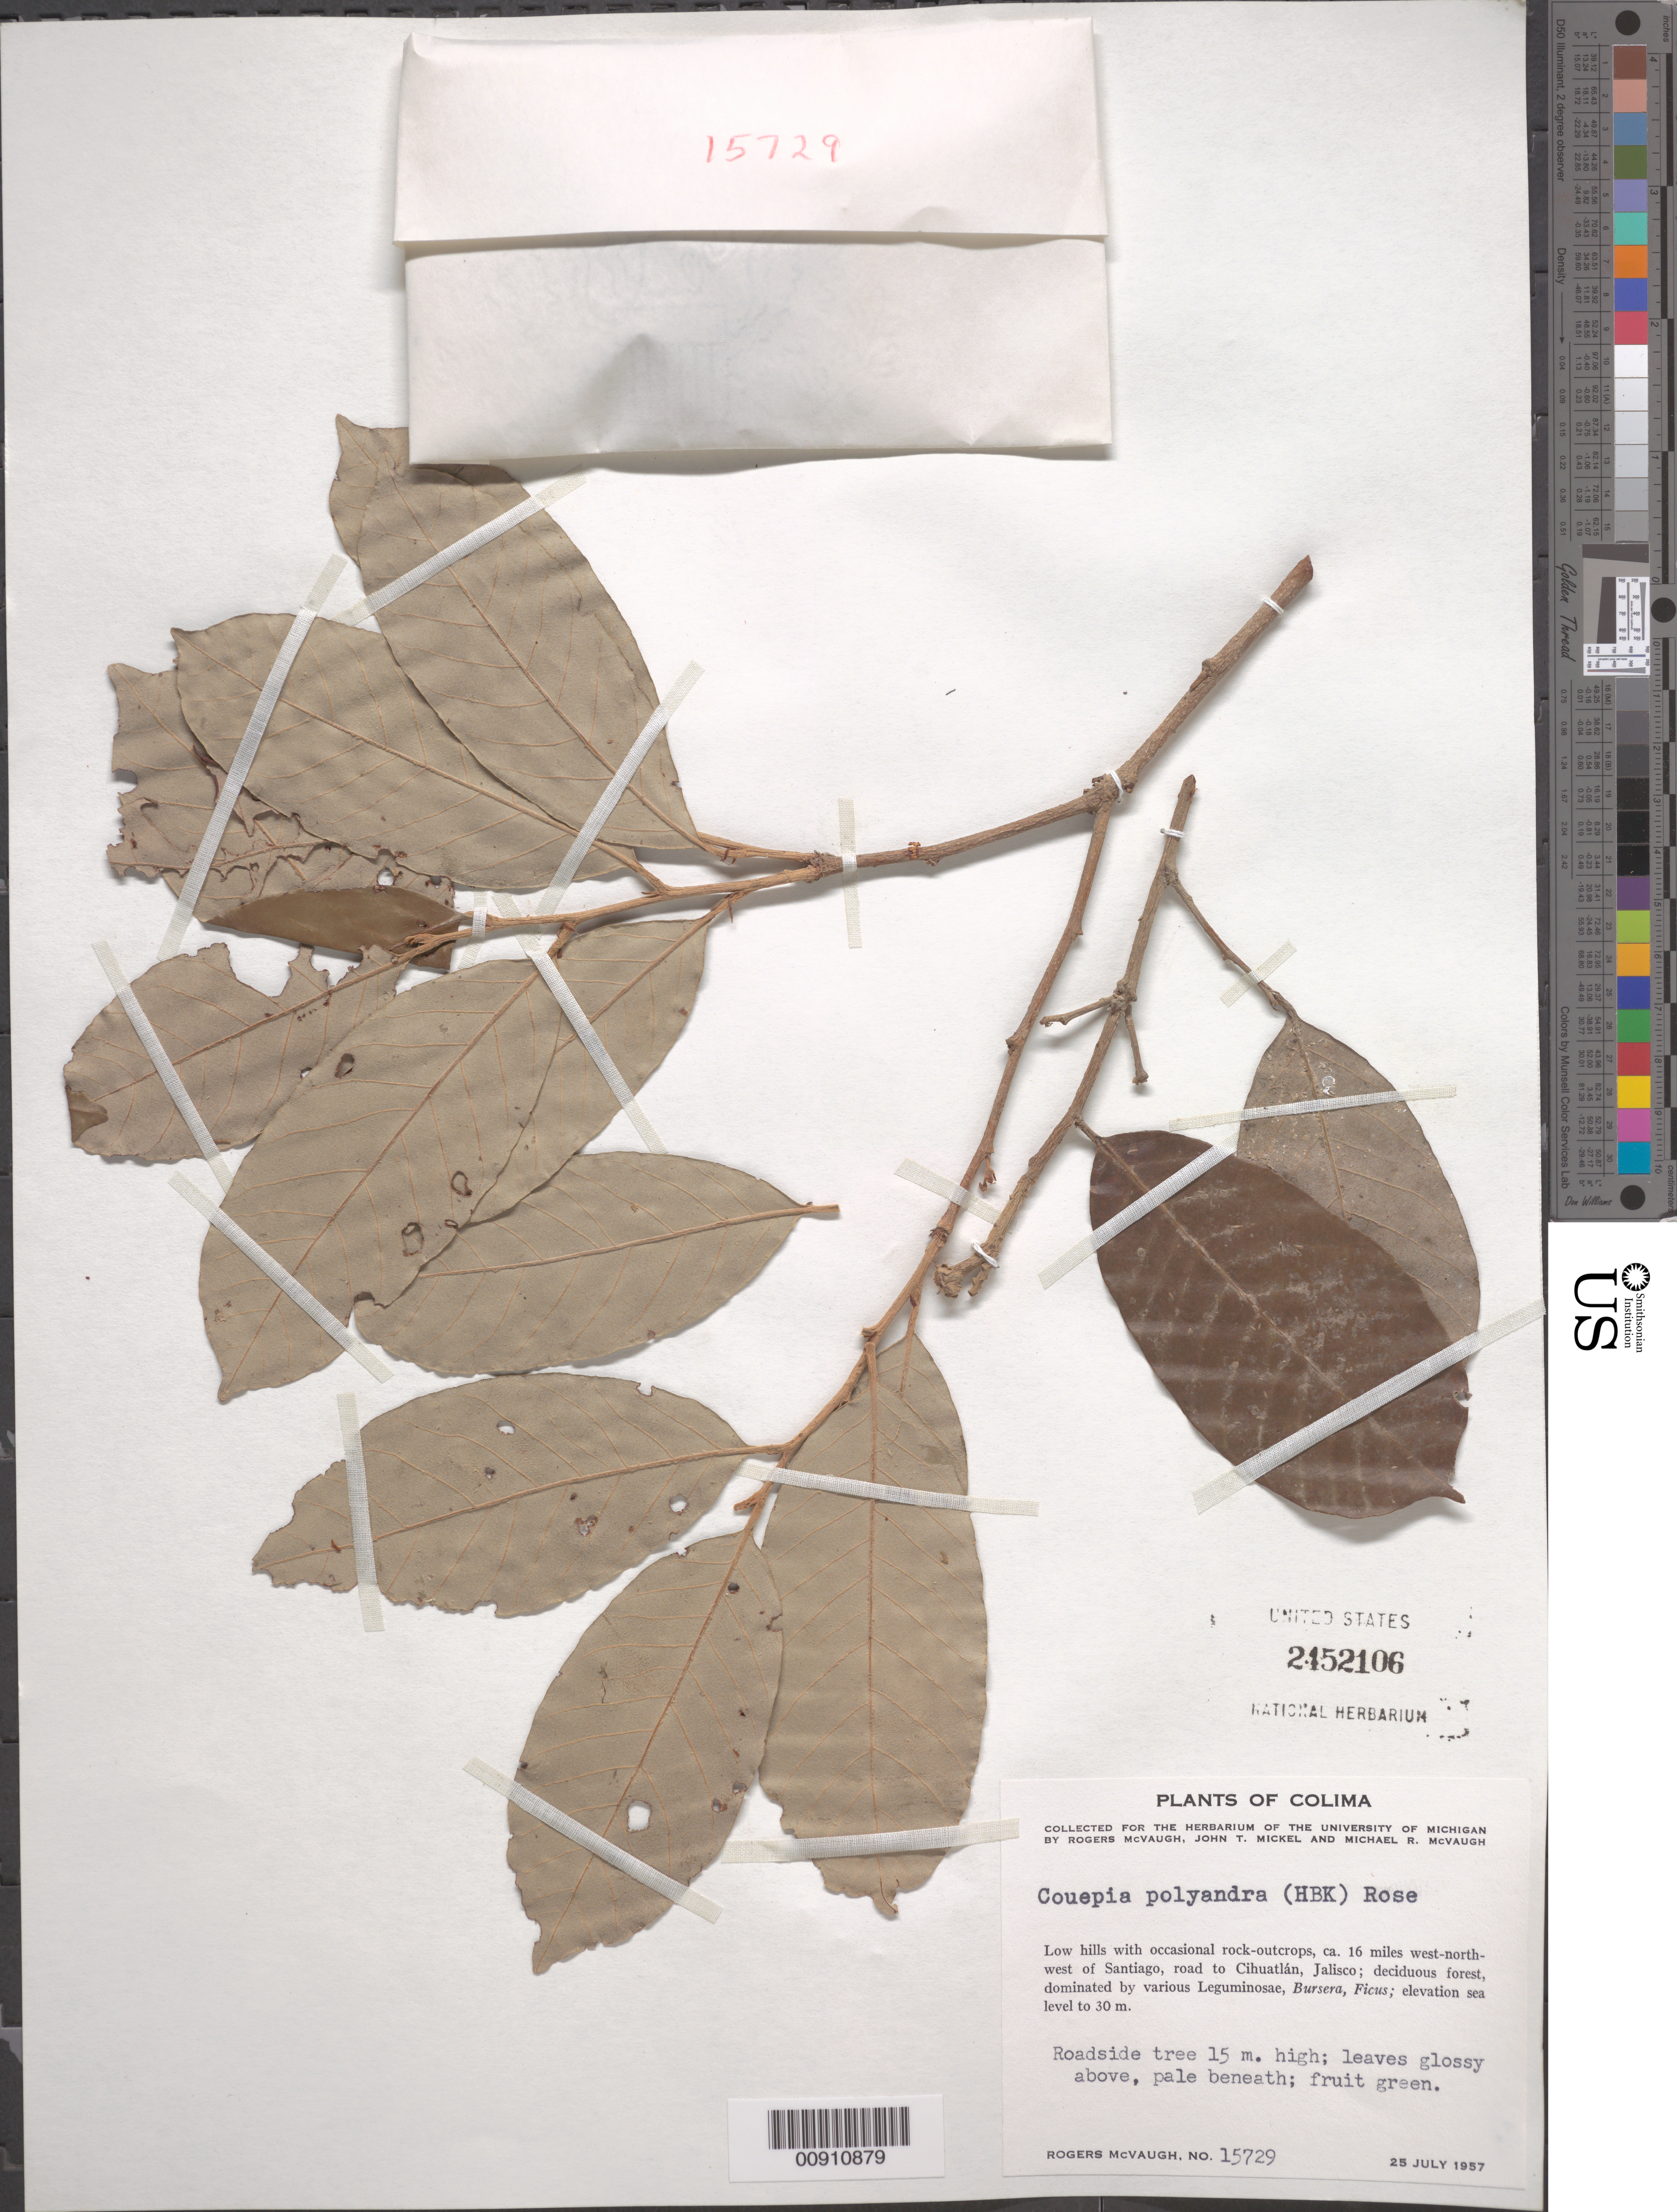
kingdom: Plantae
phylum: Tracheophyta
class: Magnoliopsida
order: Malpighiales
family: Chrysobalanaceae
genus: Couepia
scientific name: Couepia polyandra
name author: (Kunth) Rose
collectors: R. McVaugh, J. T. Mickel & M. R. McVaugh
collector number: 15729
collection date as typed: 25 Jul 1957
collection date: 1957-07-25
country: Mexico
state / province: Colima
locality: Low hills with occasional rock-outcrops, ca. 16 miles west-northwest of Santiago, road to Cihuatlán, Jalisco.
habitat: Roadside tree. Deciduous forest, dominated by various Leguminosae, Bursera, Ficus.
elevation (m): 30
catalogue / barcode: US 2452106